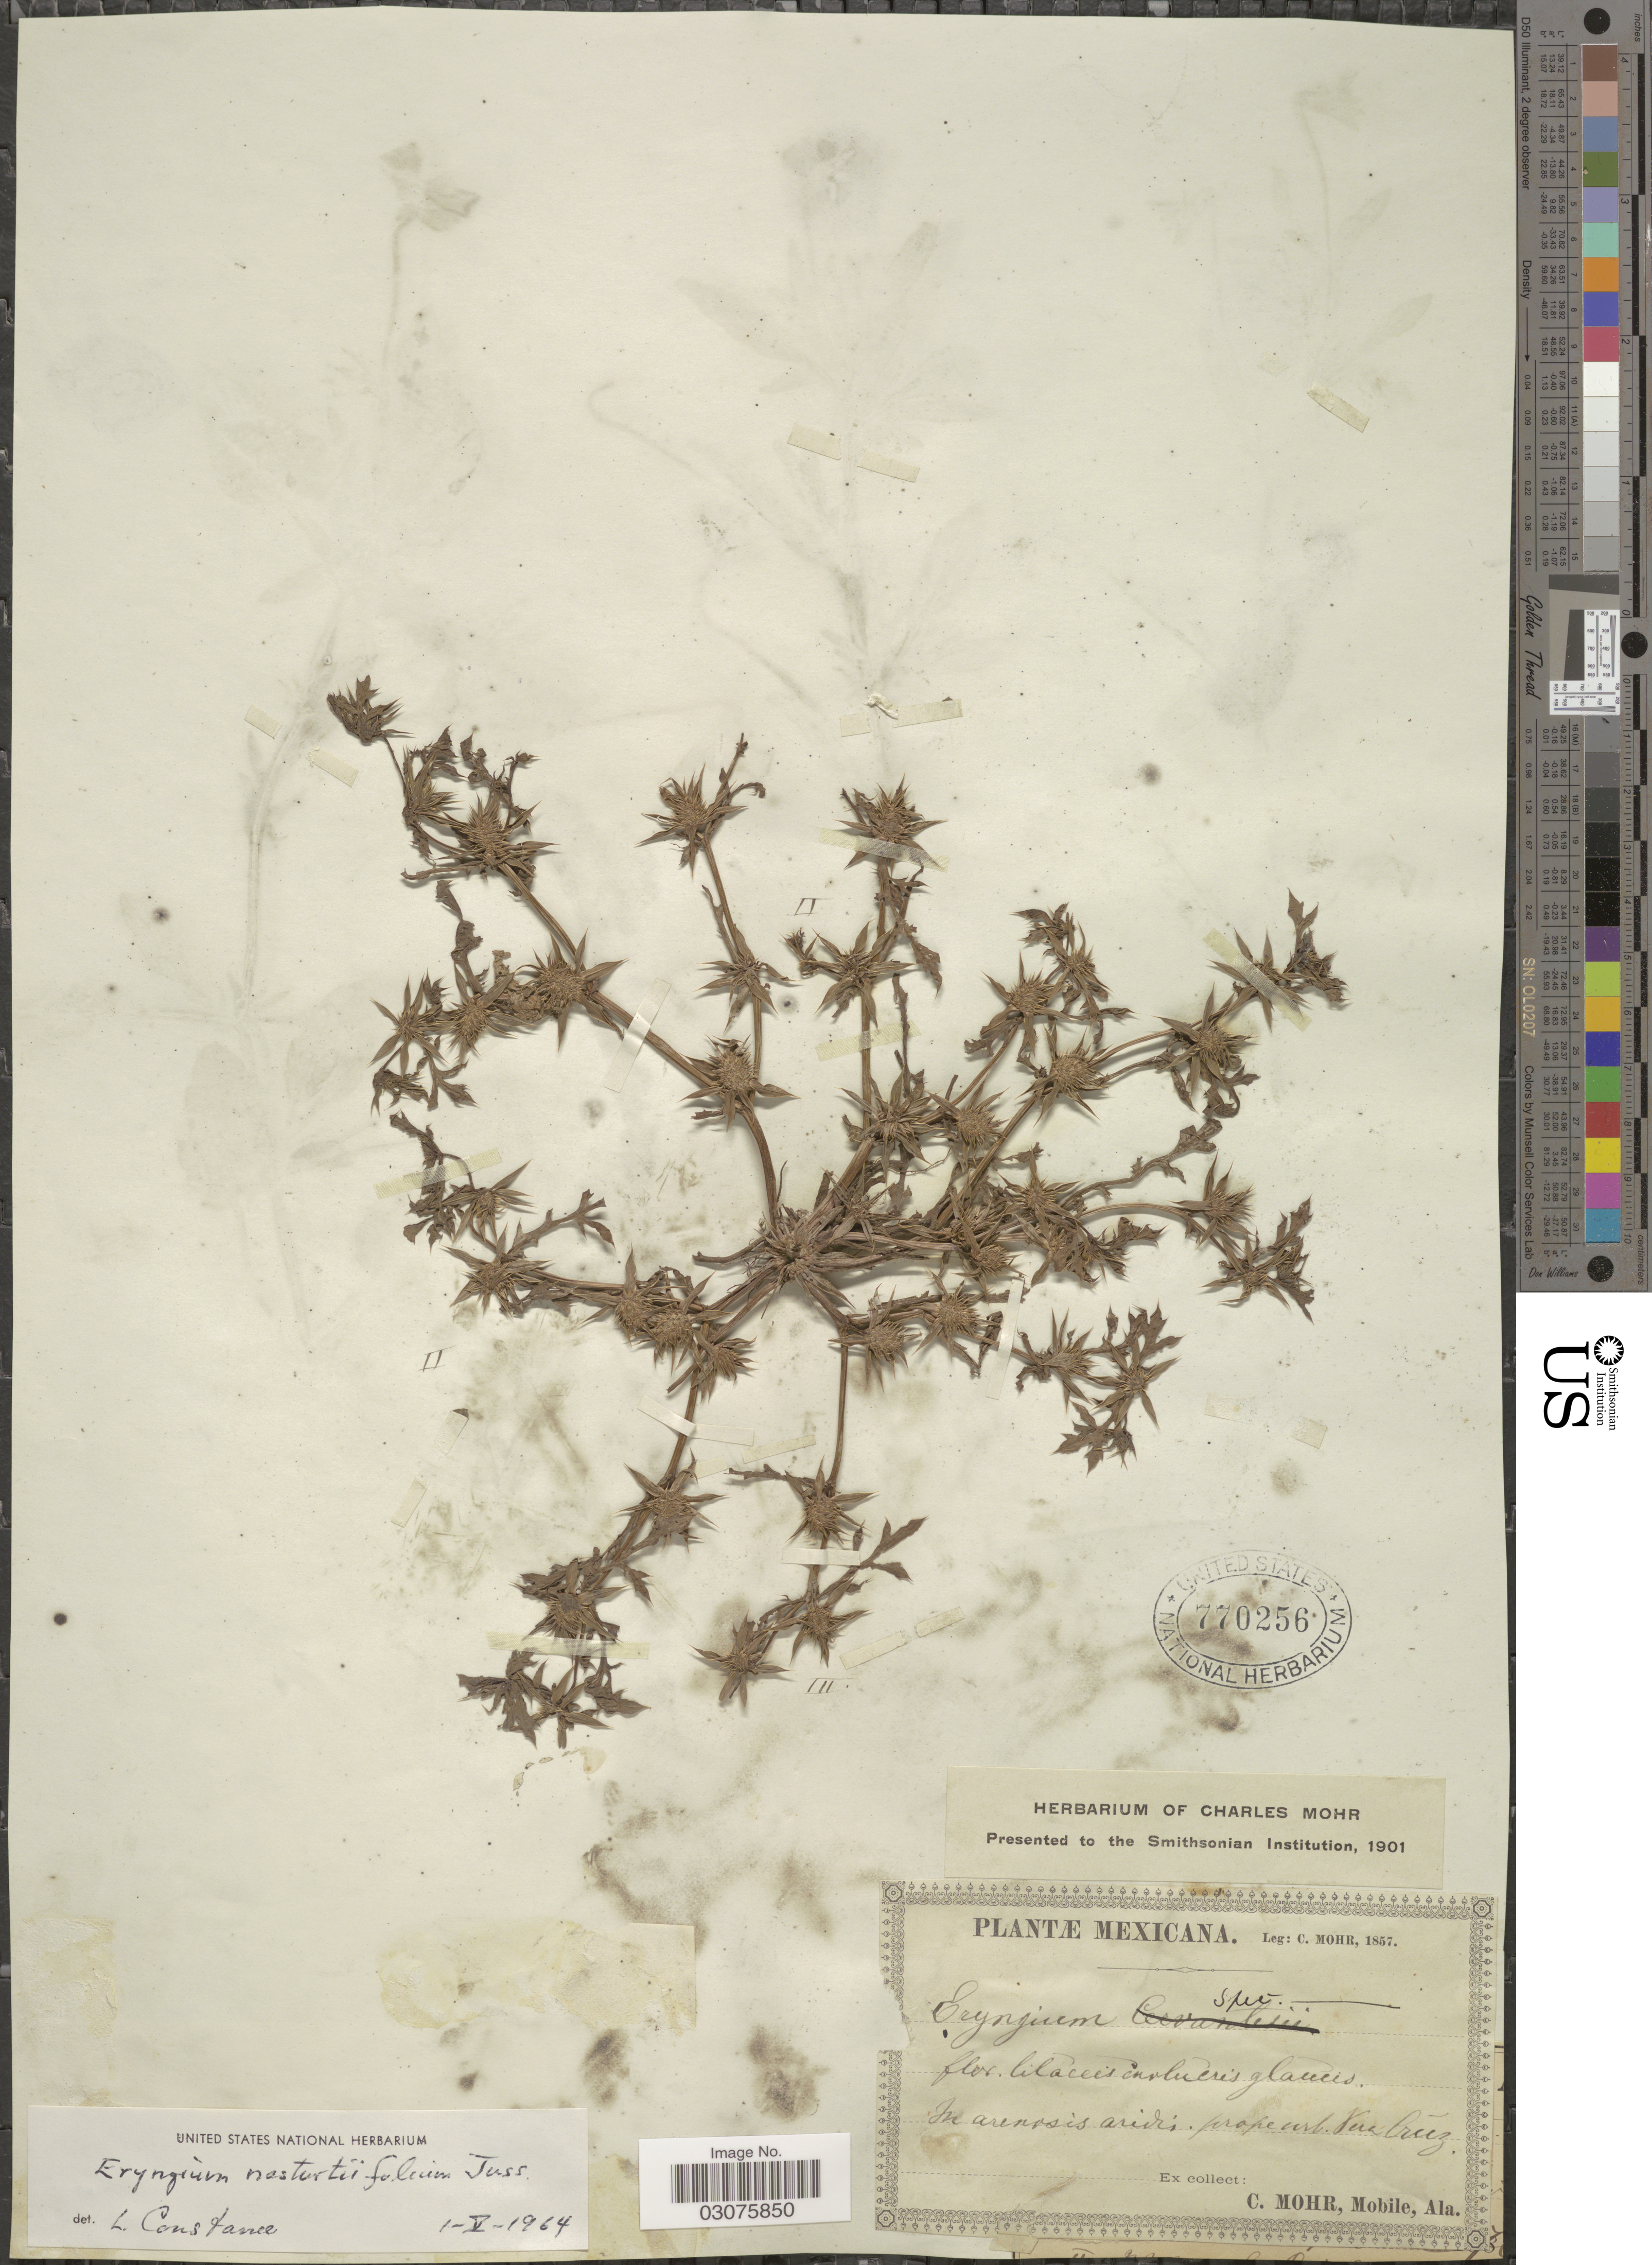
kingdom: Plantae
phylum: Tracheophyta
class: Magnoliopsida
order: Apiales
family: Apiaceae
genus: Eryngium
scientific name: Eryngium nasturtiifolium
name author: Juss. ex F. Delaroche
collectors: C. T. Mohr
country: Mexico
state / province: Veracruz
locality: In arenosis aridis: prope urb. Vera Cruz.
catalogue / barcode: US 770256